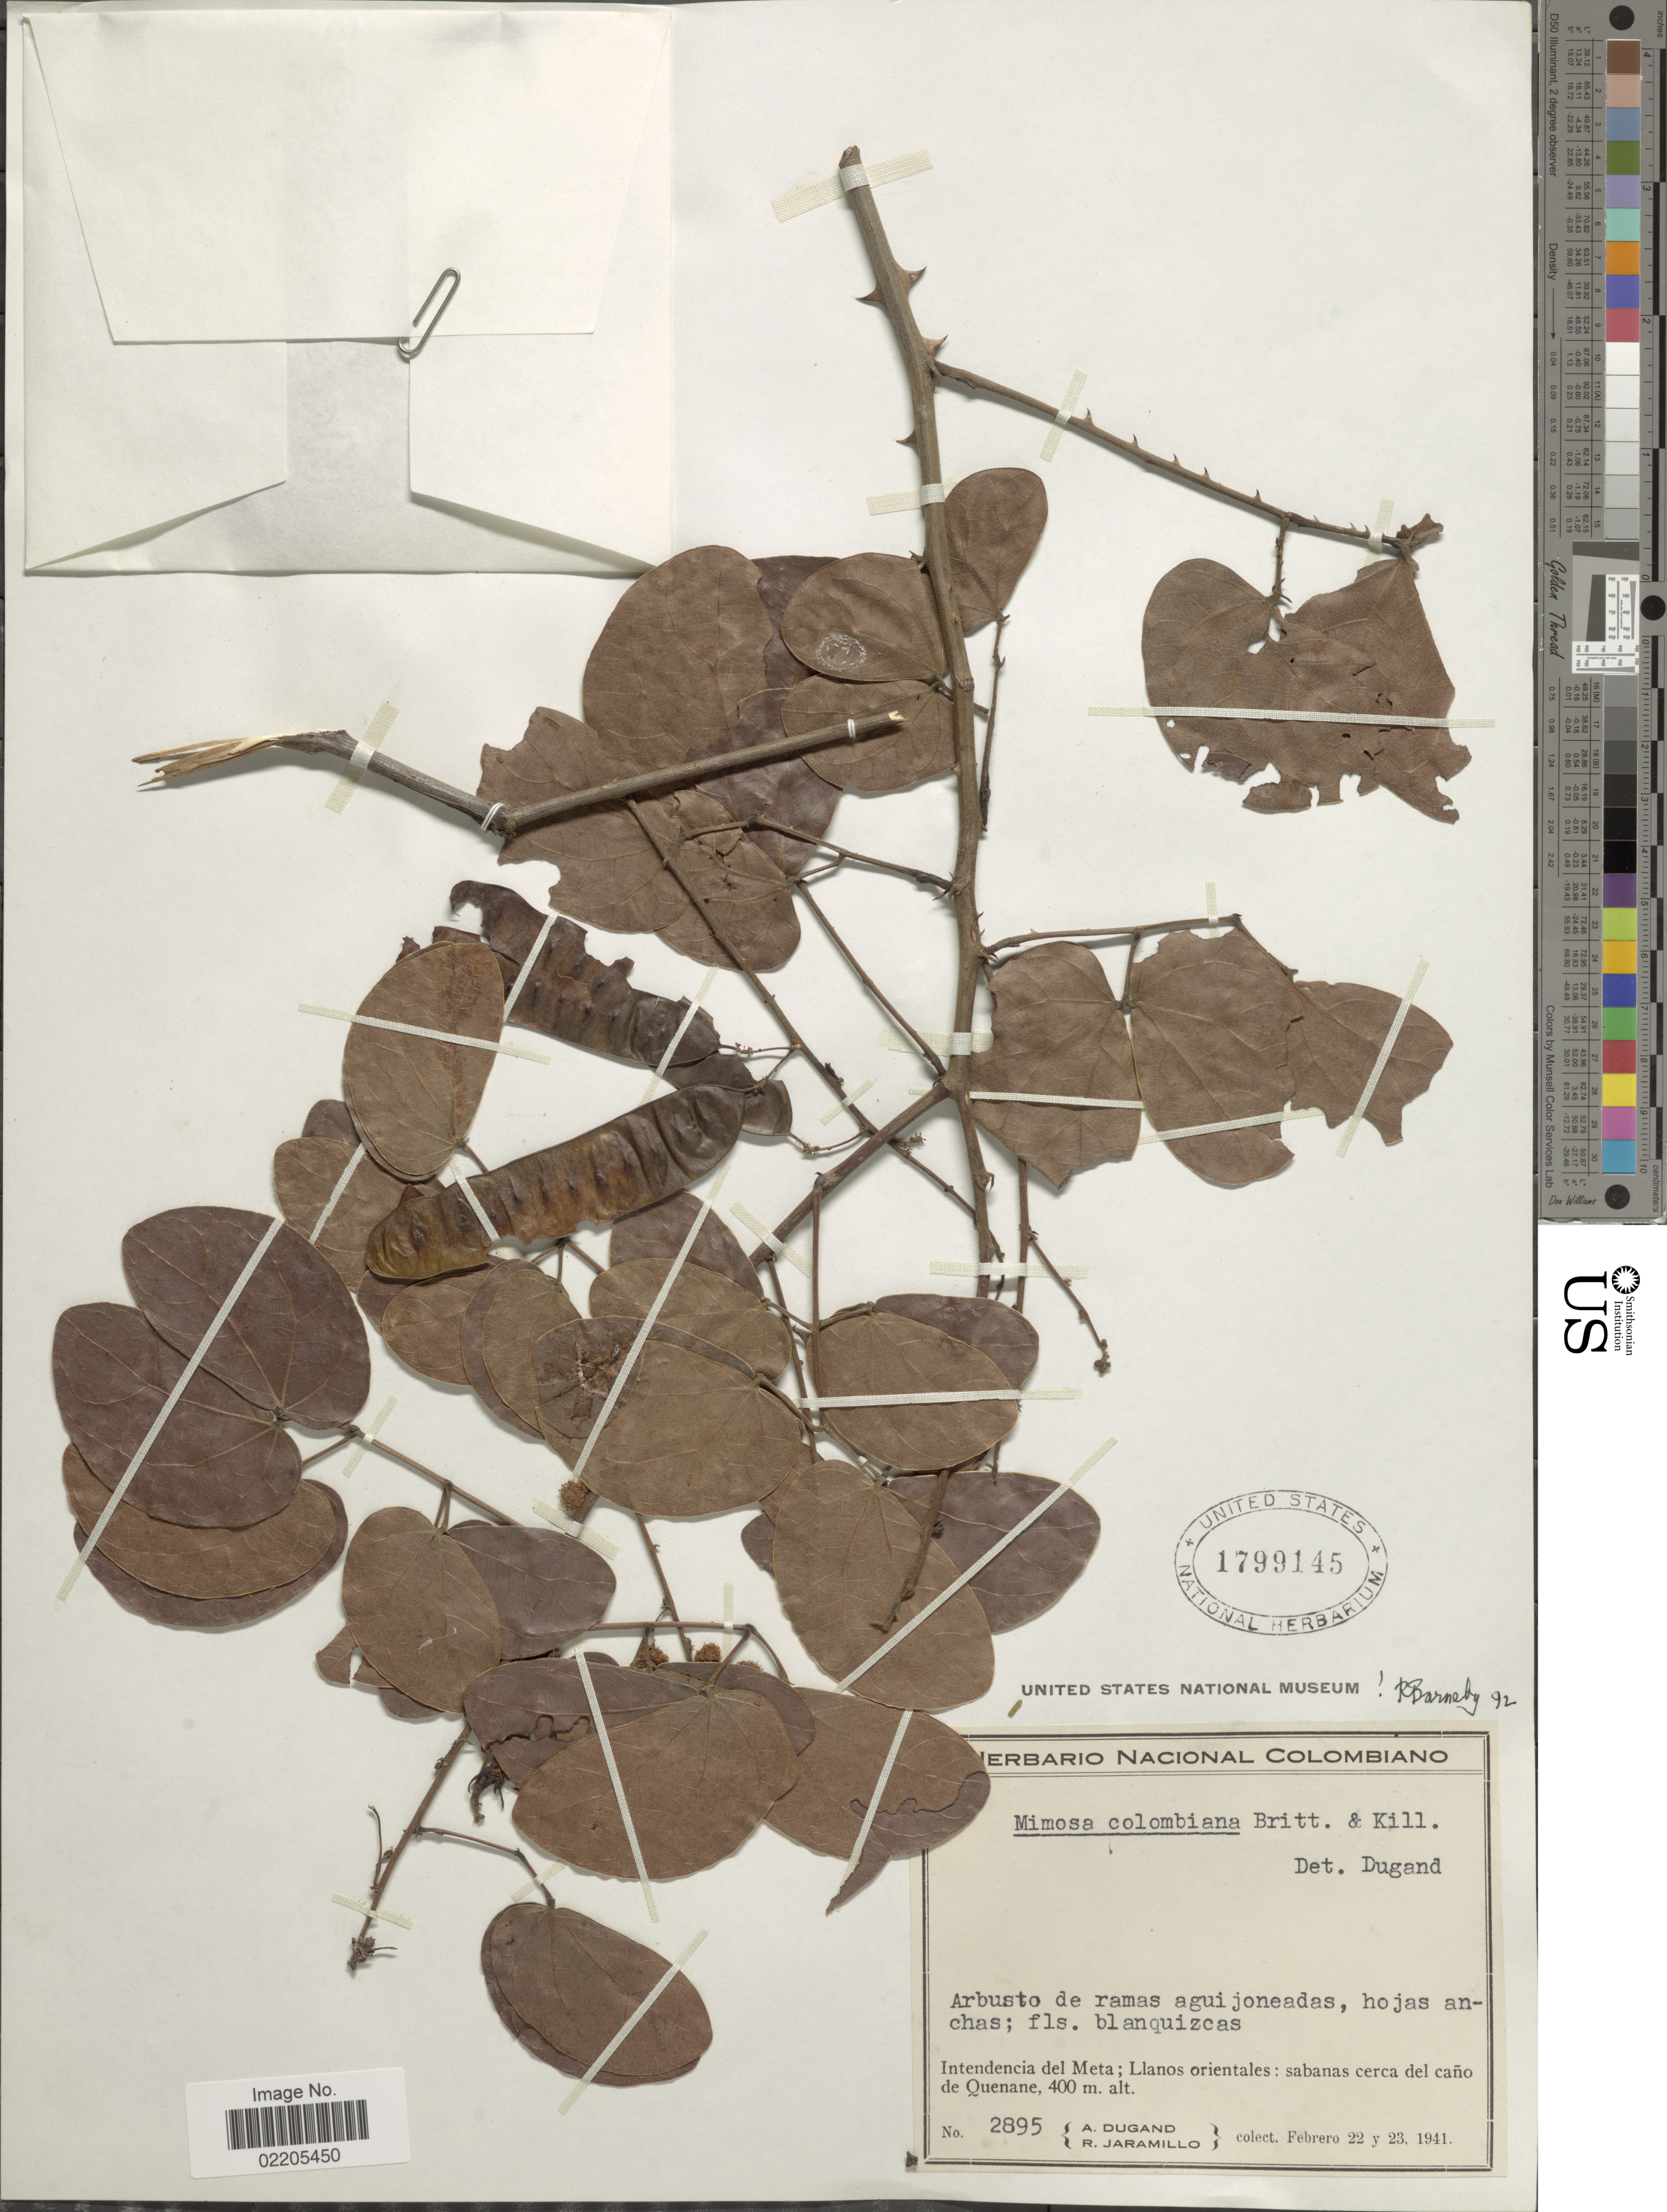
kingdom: Plantae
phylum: Tracheophyta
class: Magnoliopsida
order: Fabales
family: Fabaceae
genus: Mimosa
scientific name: Mimosa colombiana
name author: Britton & Killip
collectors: A. Dugand & R. Jaramillo M.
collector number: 2895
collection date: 1941-02-22/1941-02-23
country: Colombia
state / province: Meta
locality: Intendencia del Meta; Llanos orientales: sabanas cerca del cano de Quenane.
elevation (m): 400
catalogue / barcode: US 1799145